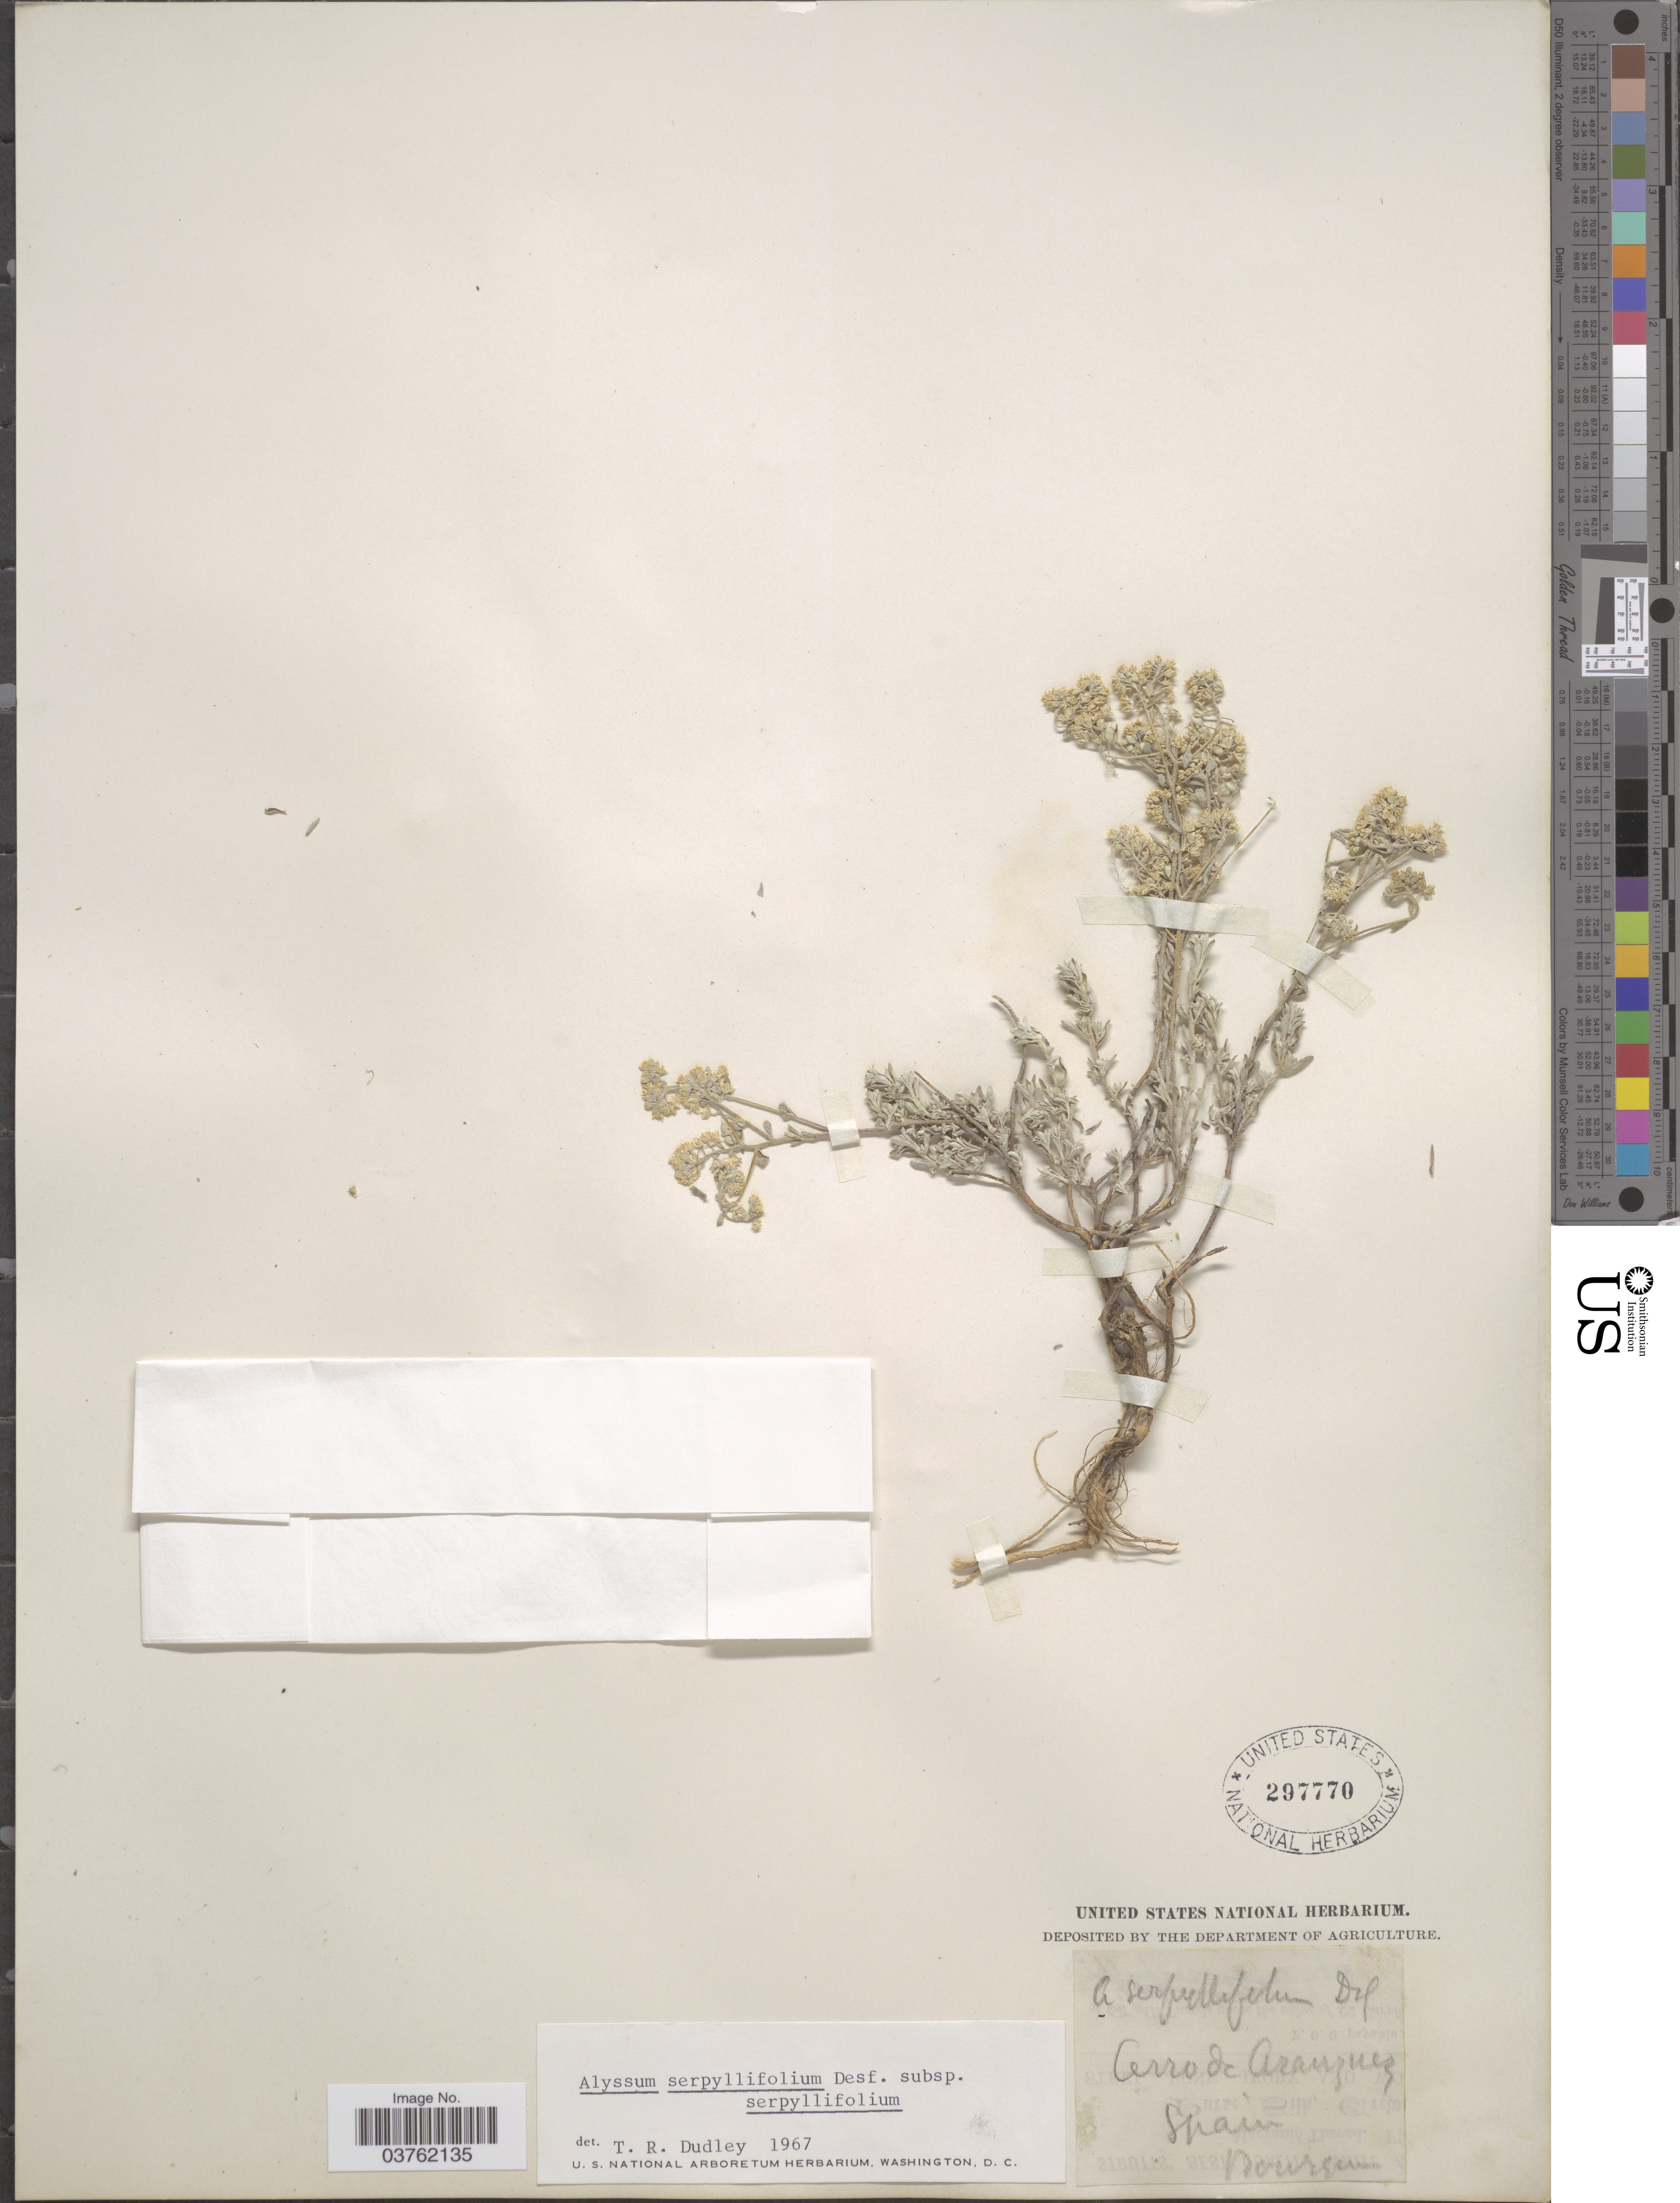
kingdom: Plantae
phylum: Tracheophyta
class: Magnoliopsida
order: Brassicales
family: Brassicaceae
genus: Alyssum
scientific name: Alyssum serpyllifolium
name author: Desf.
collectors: -. Bourgeau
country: Spain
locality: Cerro de Aranjuez.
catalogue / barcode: US 297770